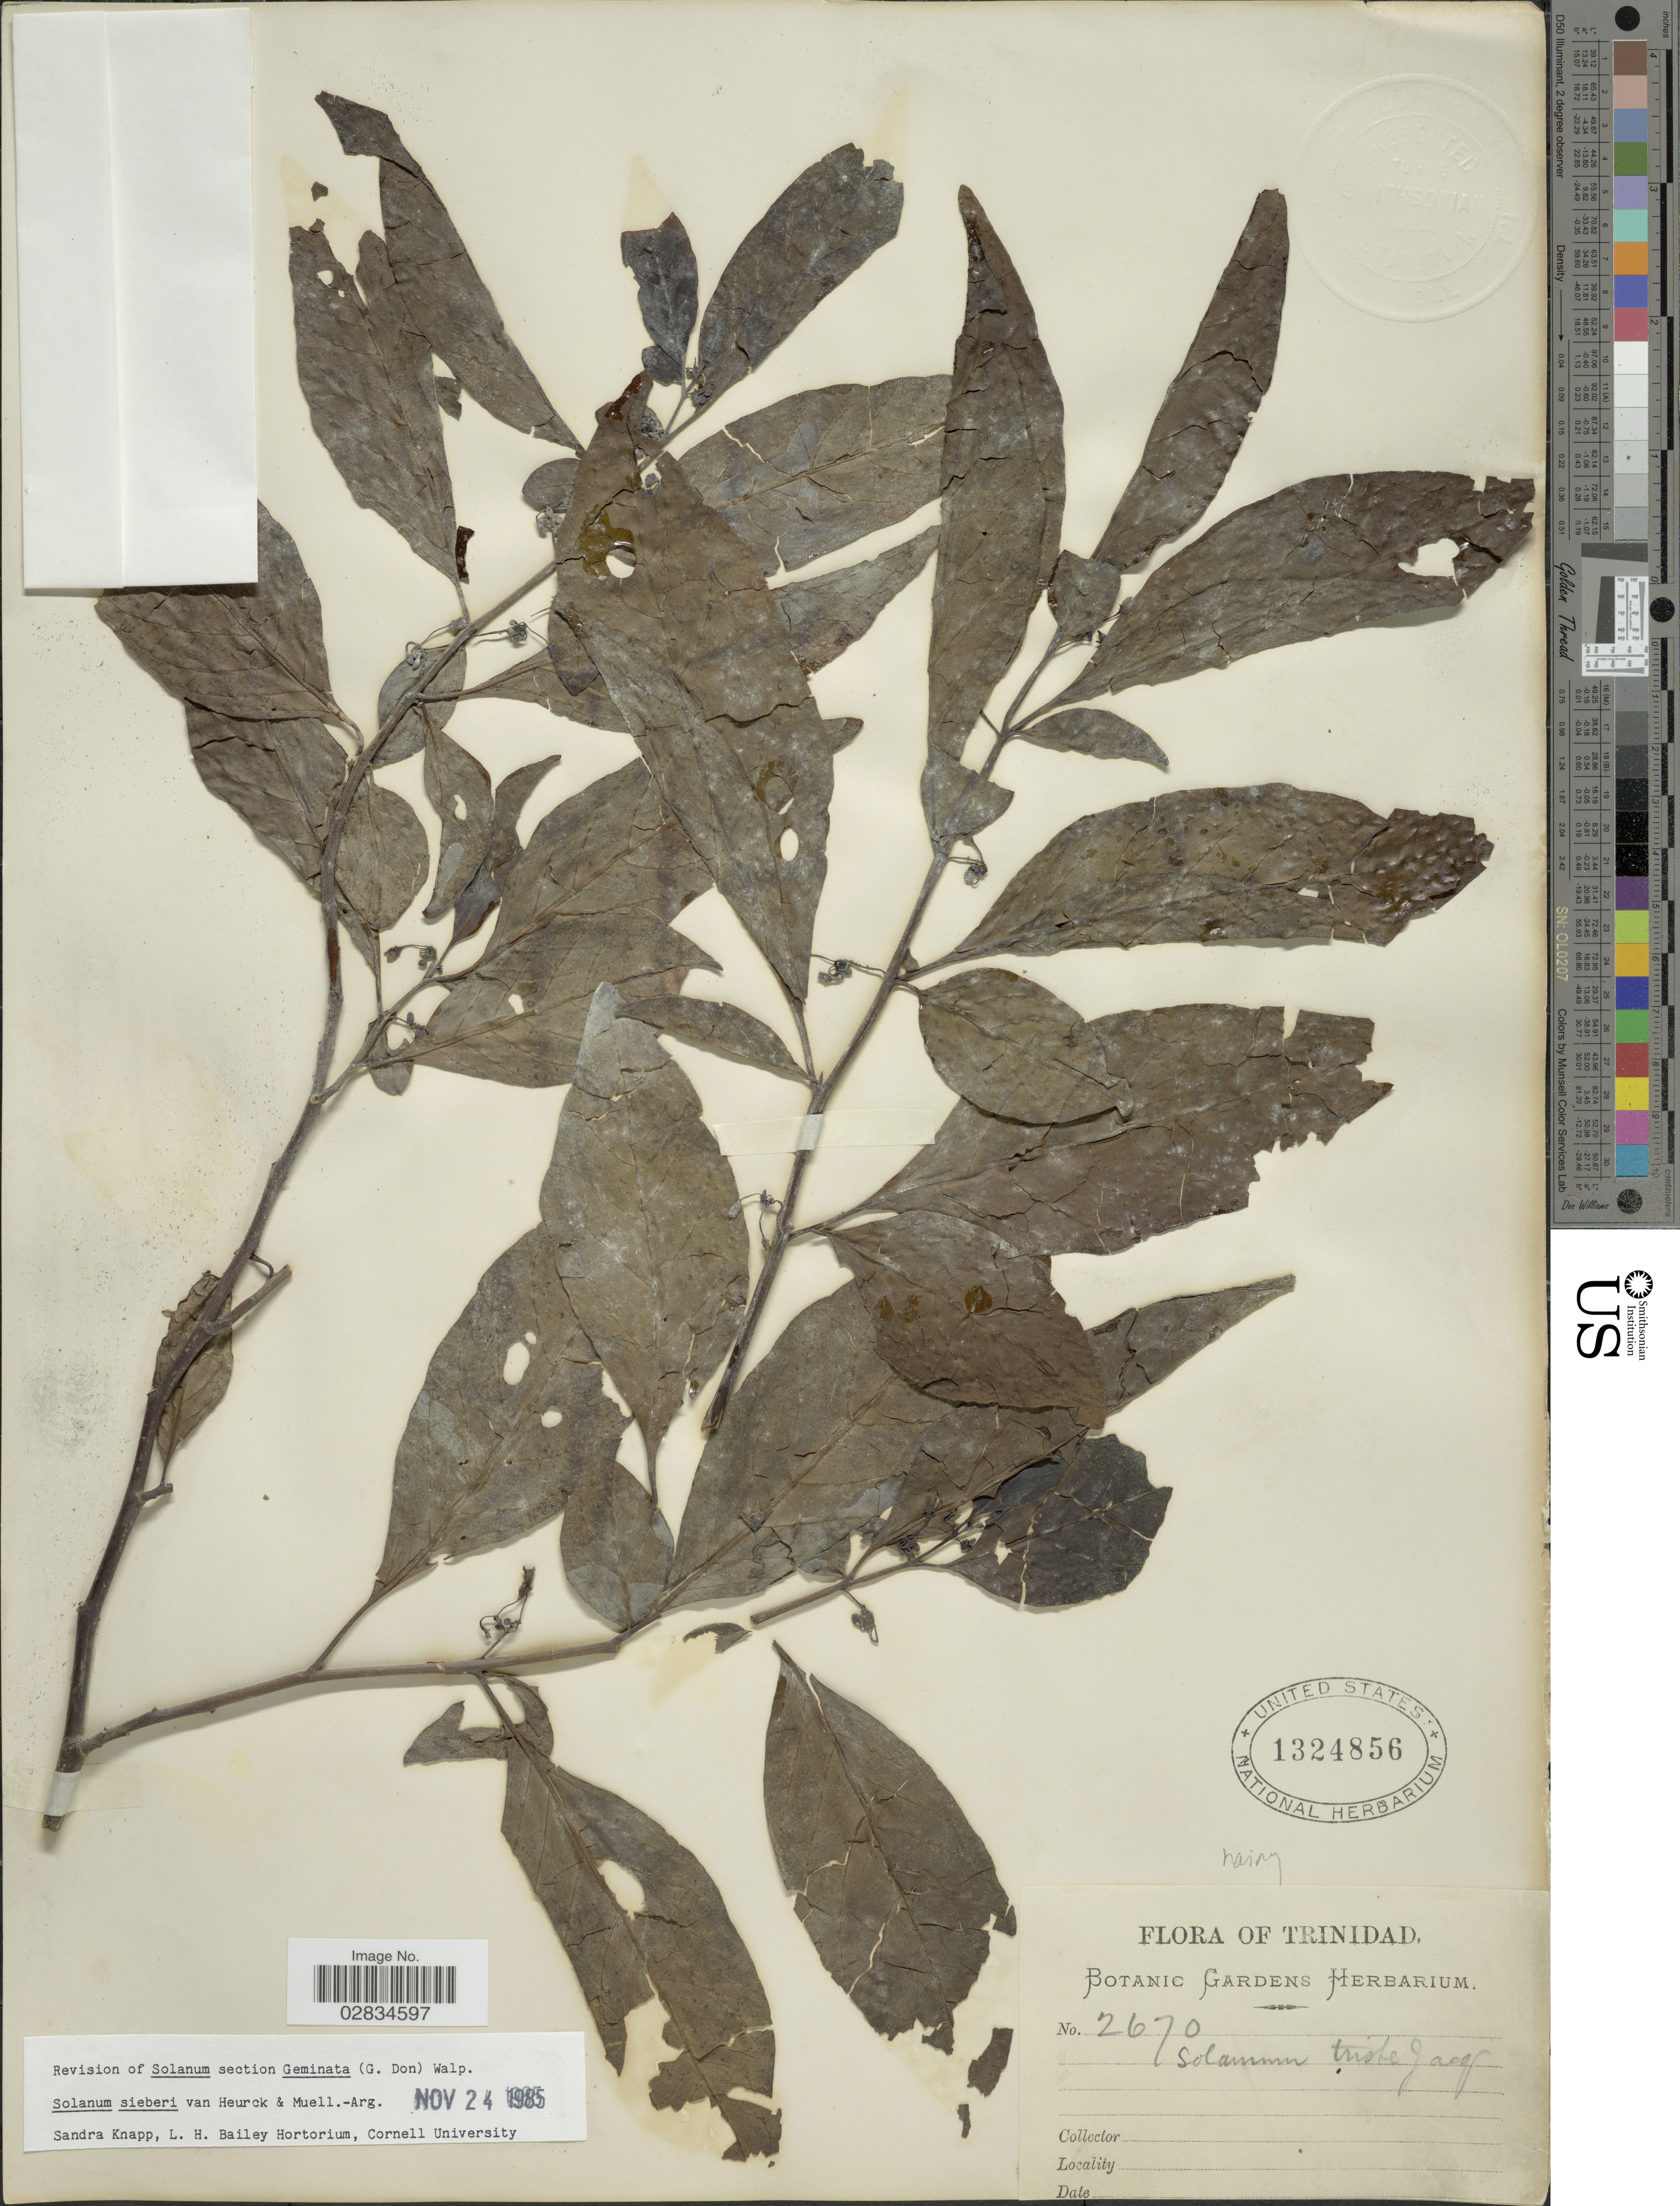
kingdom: Plantae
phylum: Tracheophyta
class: Magnoliopsida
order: Solanales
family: Solanaceae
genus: Solanum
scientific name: Solanum sieberi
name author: Van Heurck & Müll. Arg.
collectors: Botanic Gardens Herbarium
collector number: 2670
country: Trinidad and Tobago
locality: Trinidad.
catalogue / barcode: US 1324856